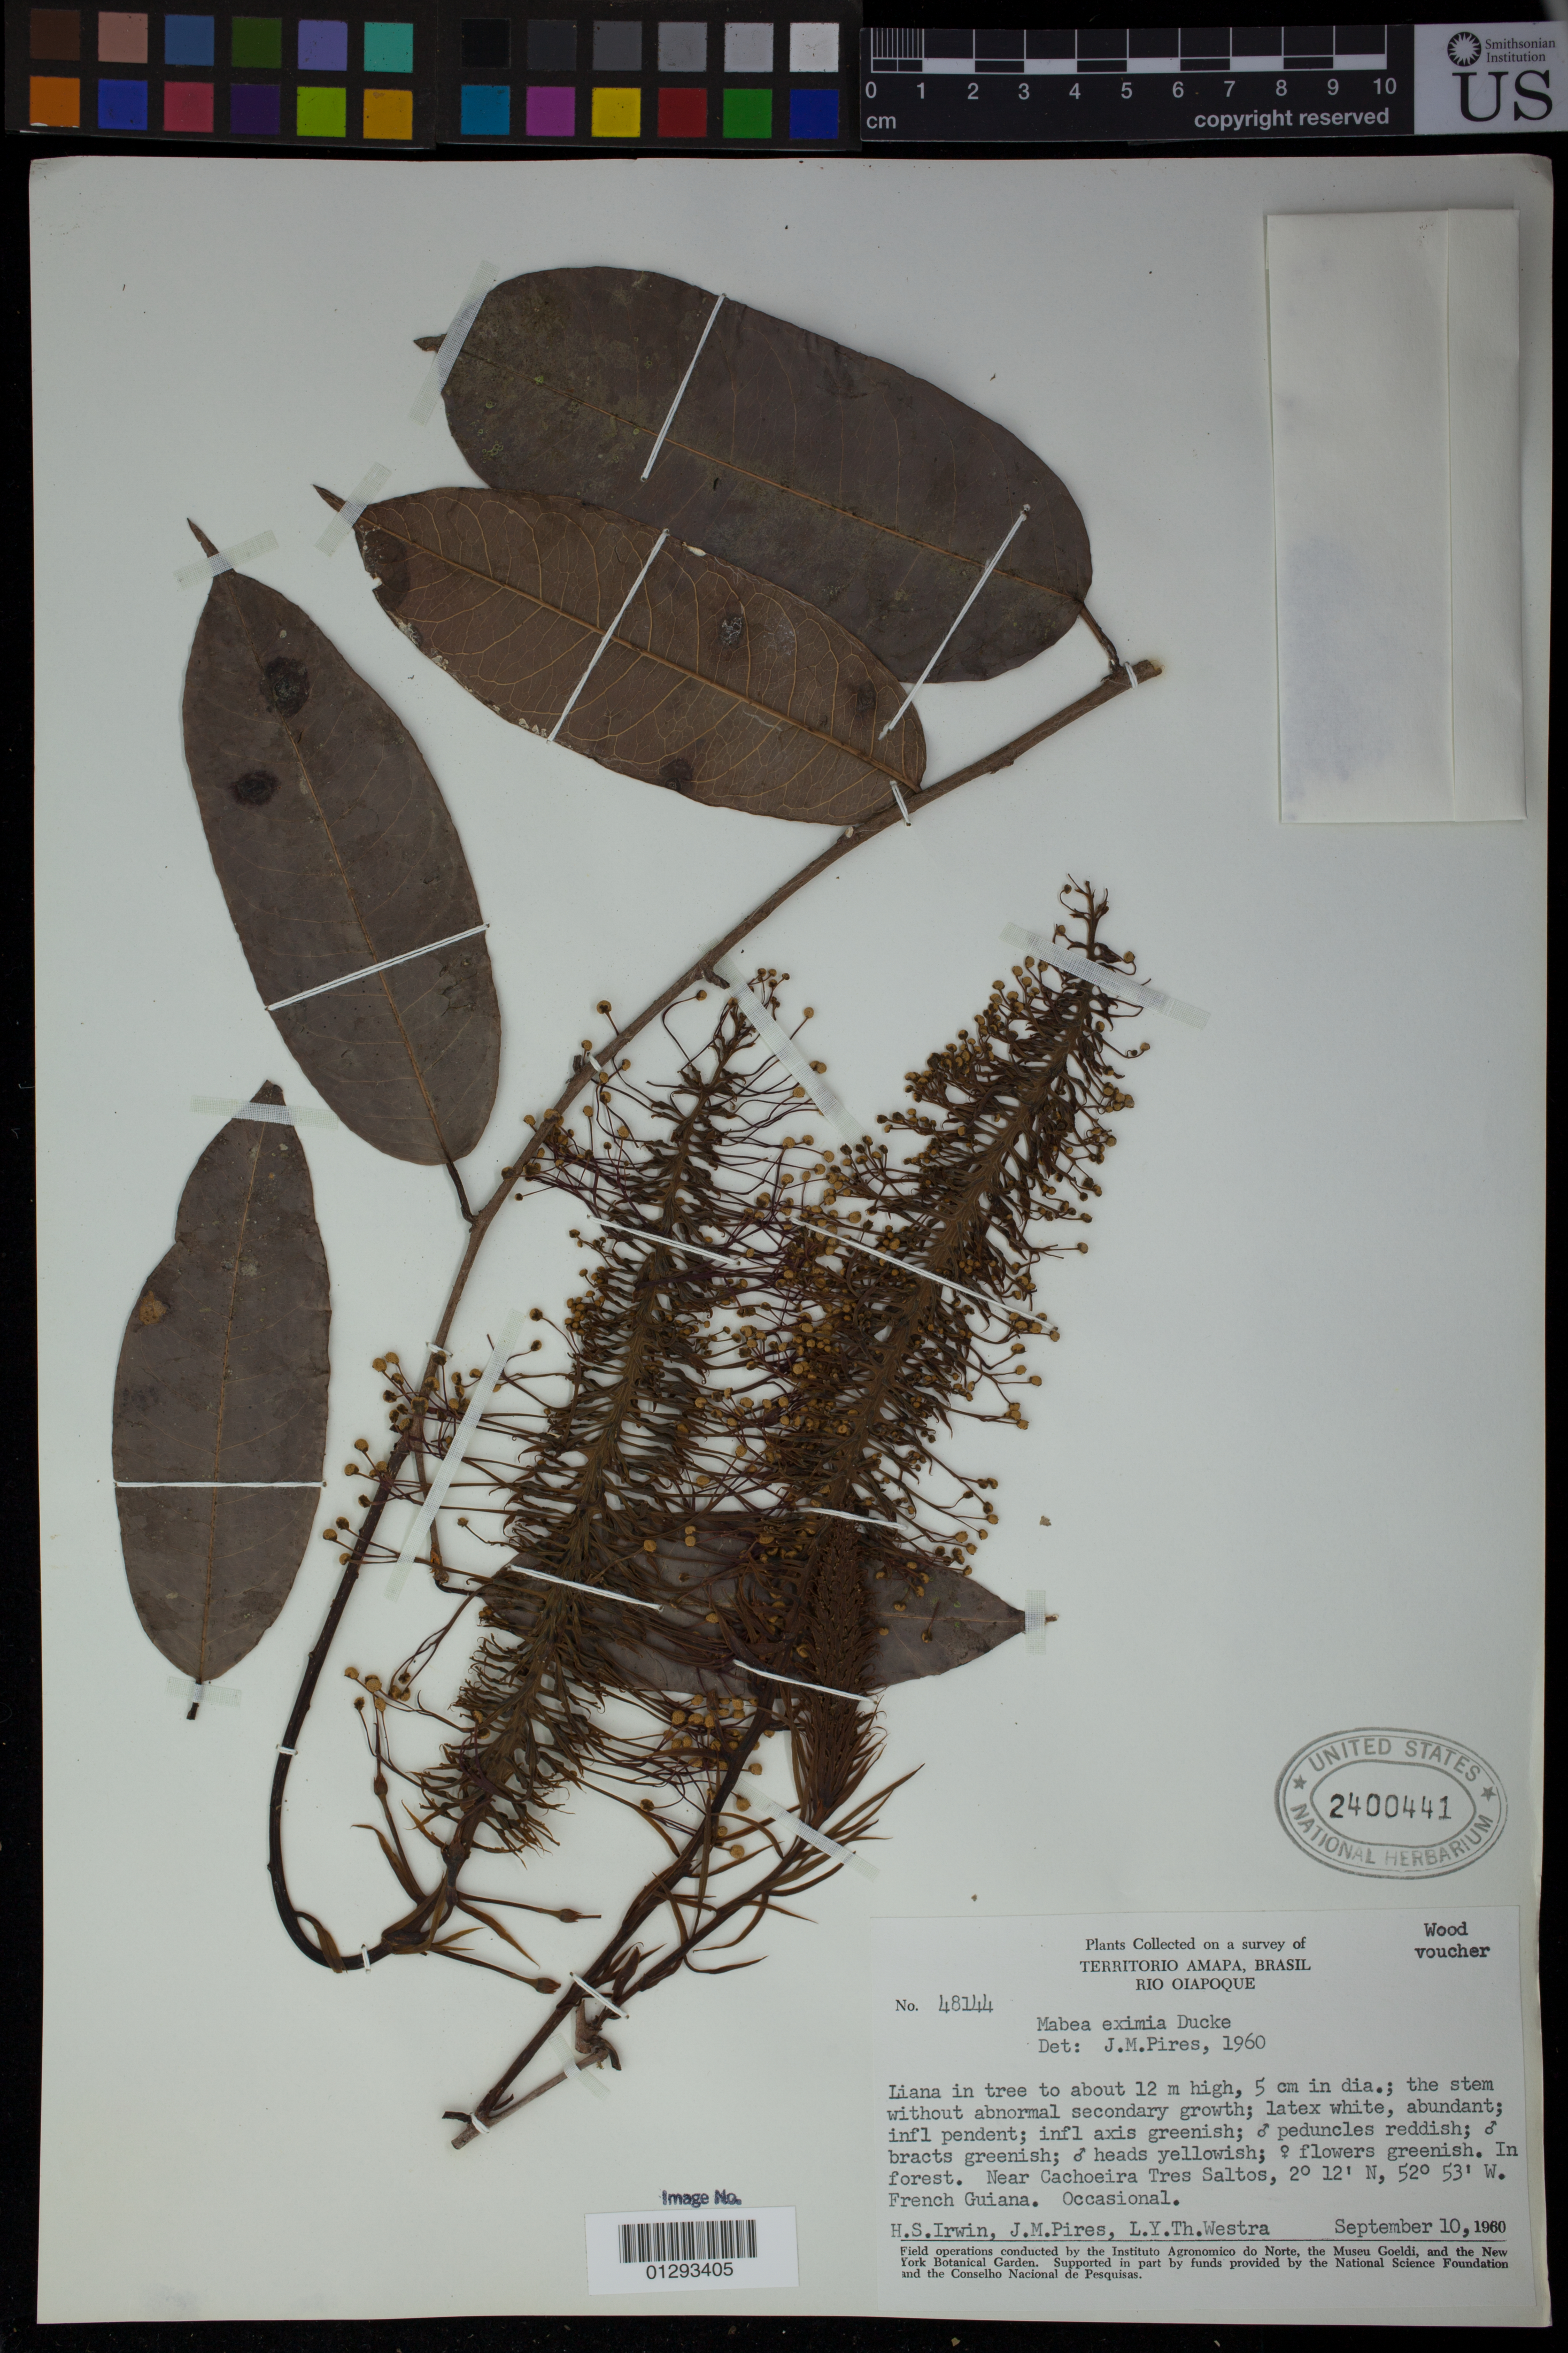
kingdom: Plantae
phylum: Tracheophyta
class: Magnoliopsida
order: Malpighiales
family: Euphorbiaceae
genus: Mabea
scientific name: Mabea pulcherrima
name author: Müll. Arg.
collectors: H. Irwin, J. M. Pires & L. Y. T. Westra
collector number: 48144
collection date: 1960-09-10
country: Brazil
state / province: Amapá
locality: Rio Oiapoque.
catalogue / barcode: US 2400441